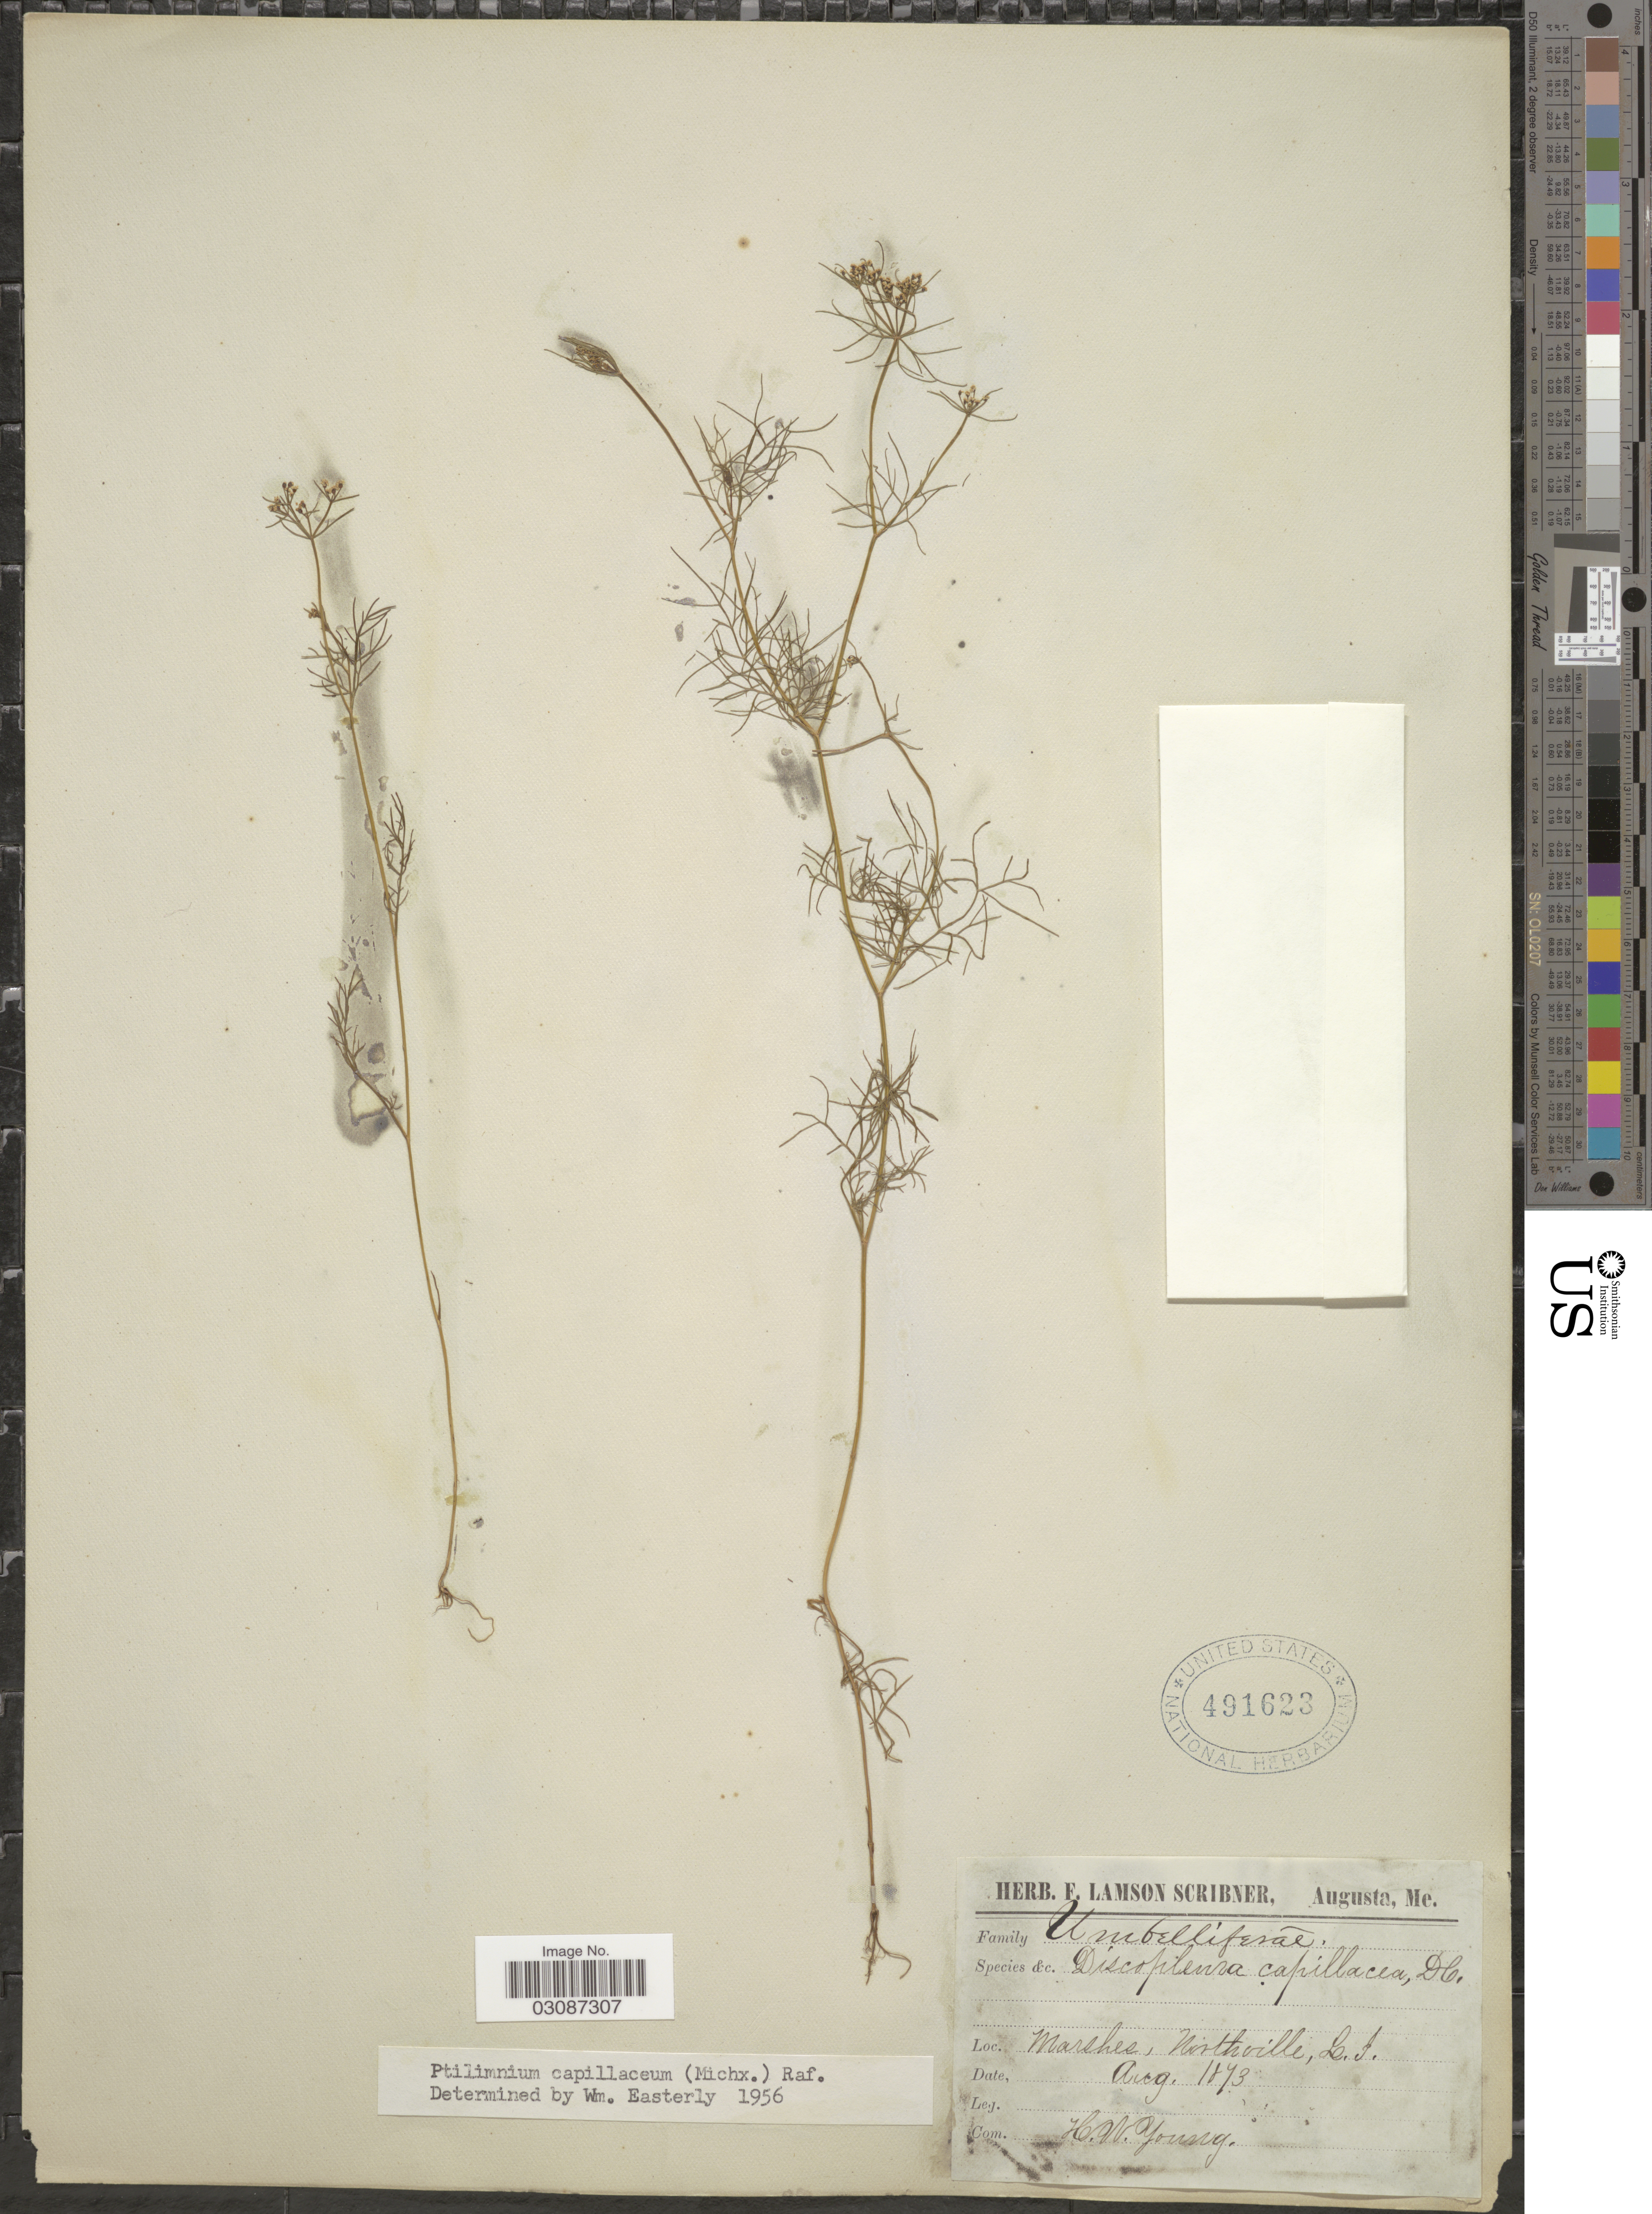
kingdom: Plantae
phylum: Tracheophyta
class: Magnoliopsida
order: Apiales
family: Apiaceae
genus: Ptilimnium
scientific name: Ptilimnium capillaceum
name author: (Michx.) Raf.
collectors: H. W. Young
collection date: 1873-08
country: United States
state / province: New York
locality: Marshes, Northville, L. I.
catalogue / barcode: US 491623